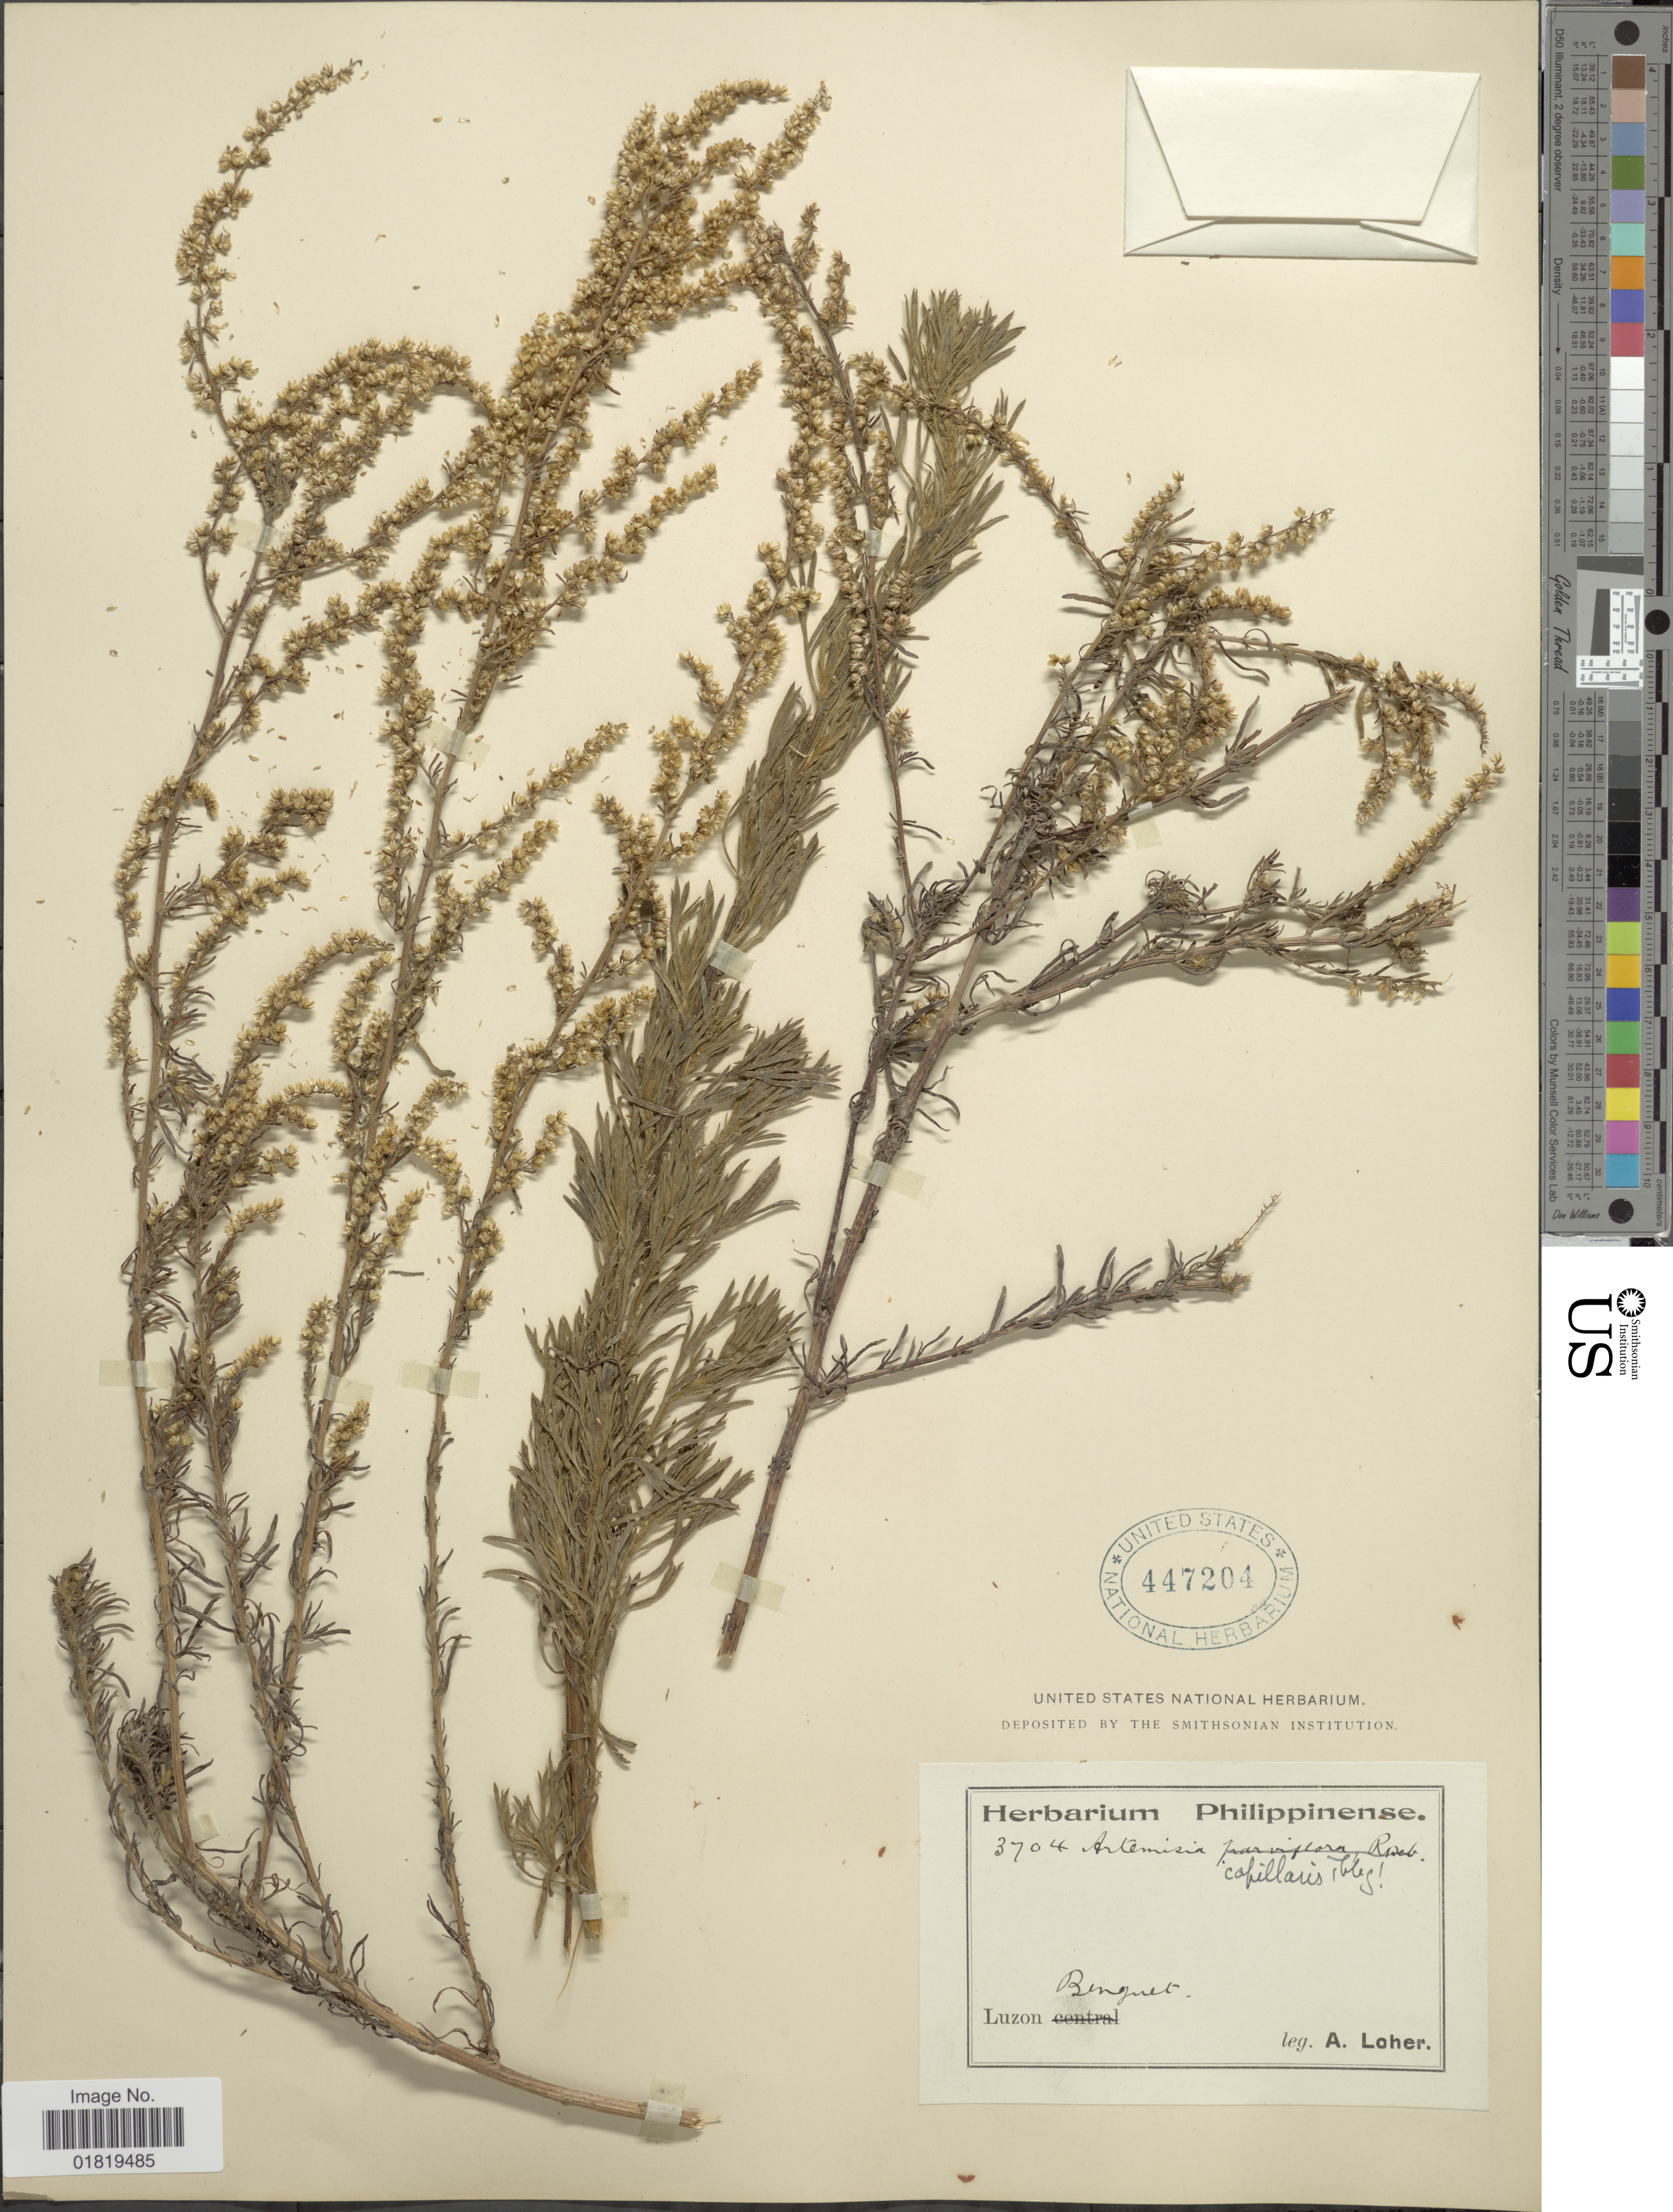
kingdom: Plantae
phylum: Tracheophyta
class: Magnoliopsida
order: Asterales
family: Asteraceae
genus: Artemisia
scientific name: Artemisia capillaris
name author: Thunb.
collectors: A. Loher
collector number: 3704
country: Philippines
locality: Luzon, Benguet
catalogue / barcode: US 447204